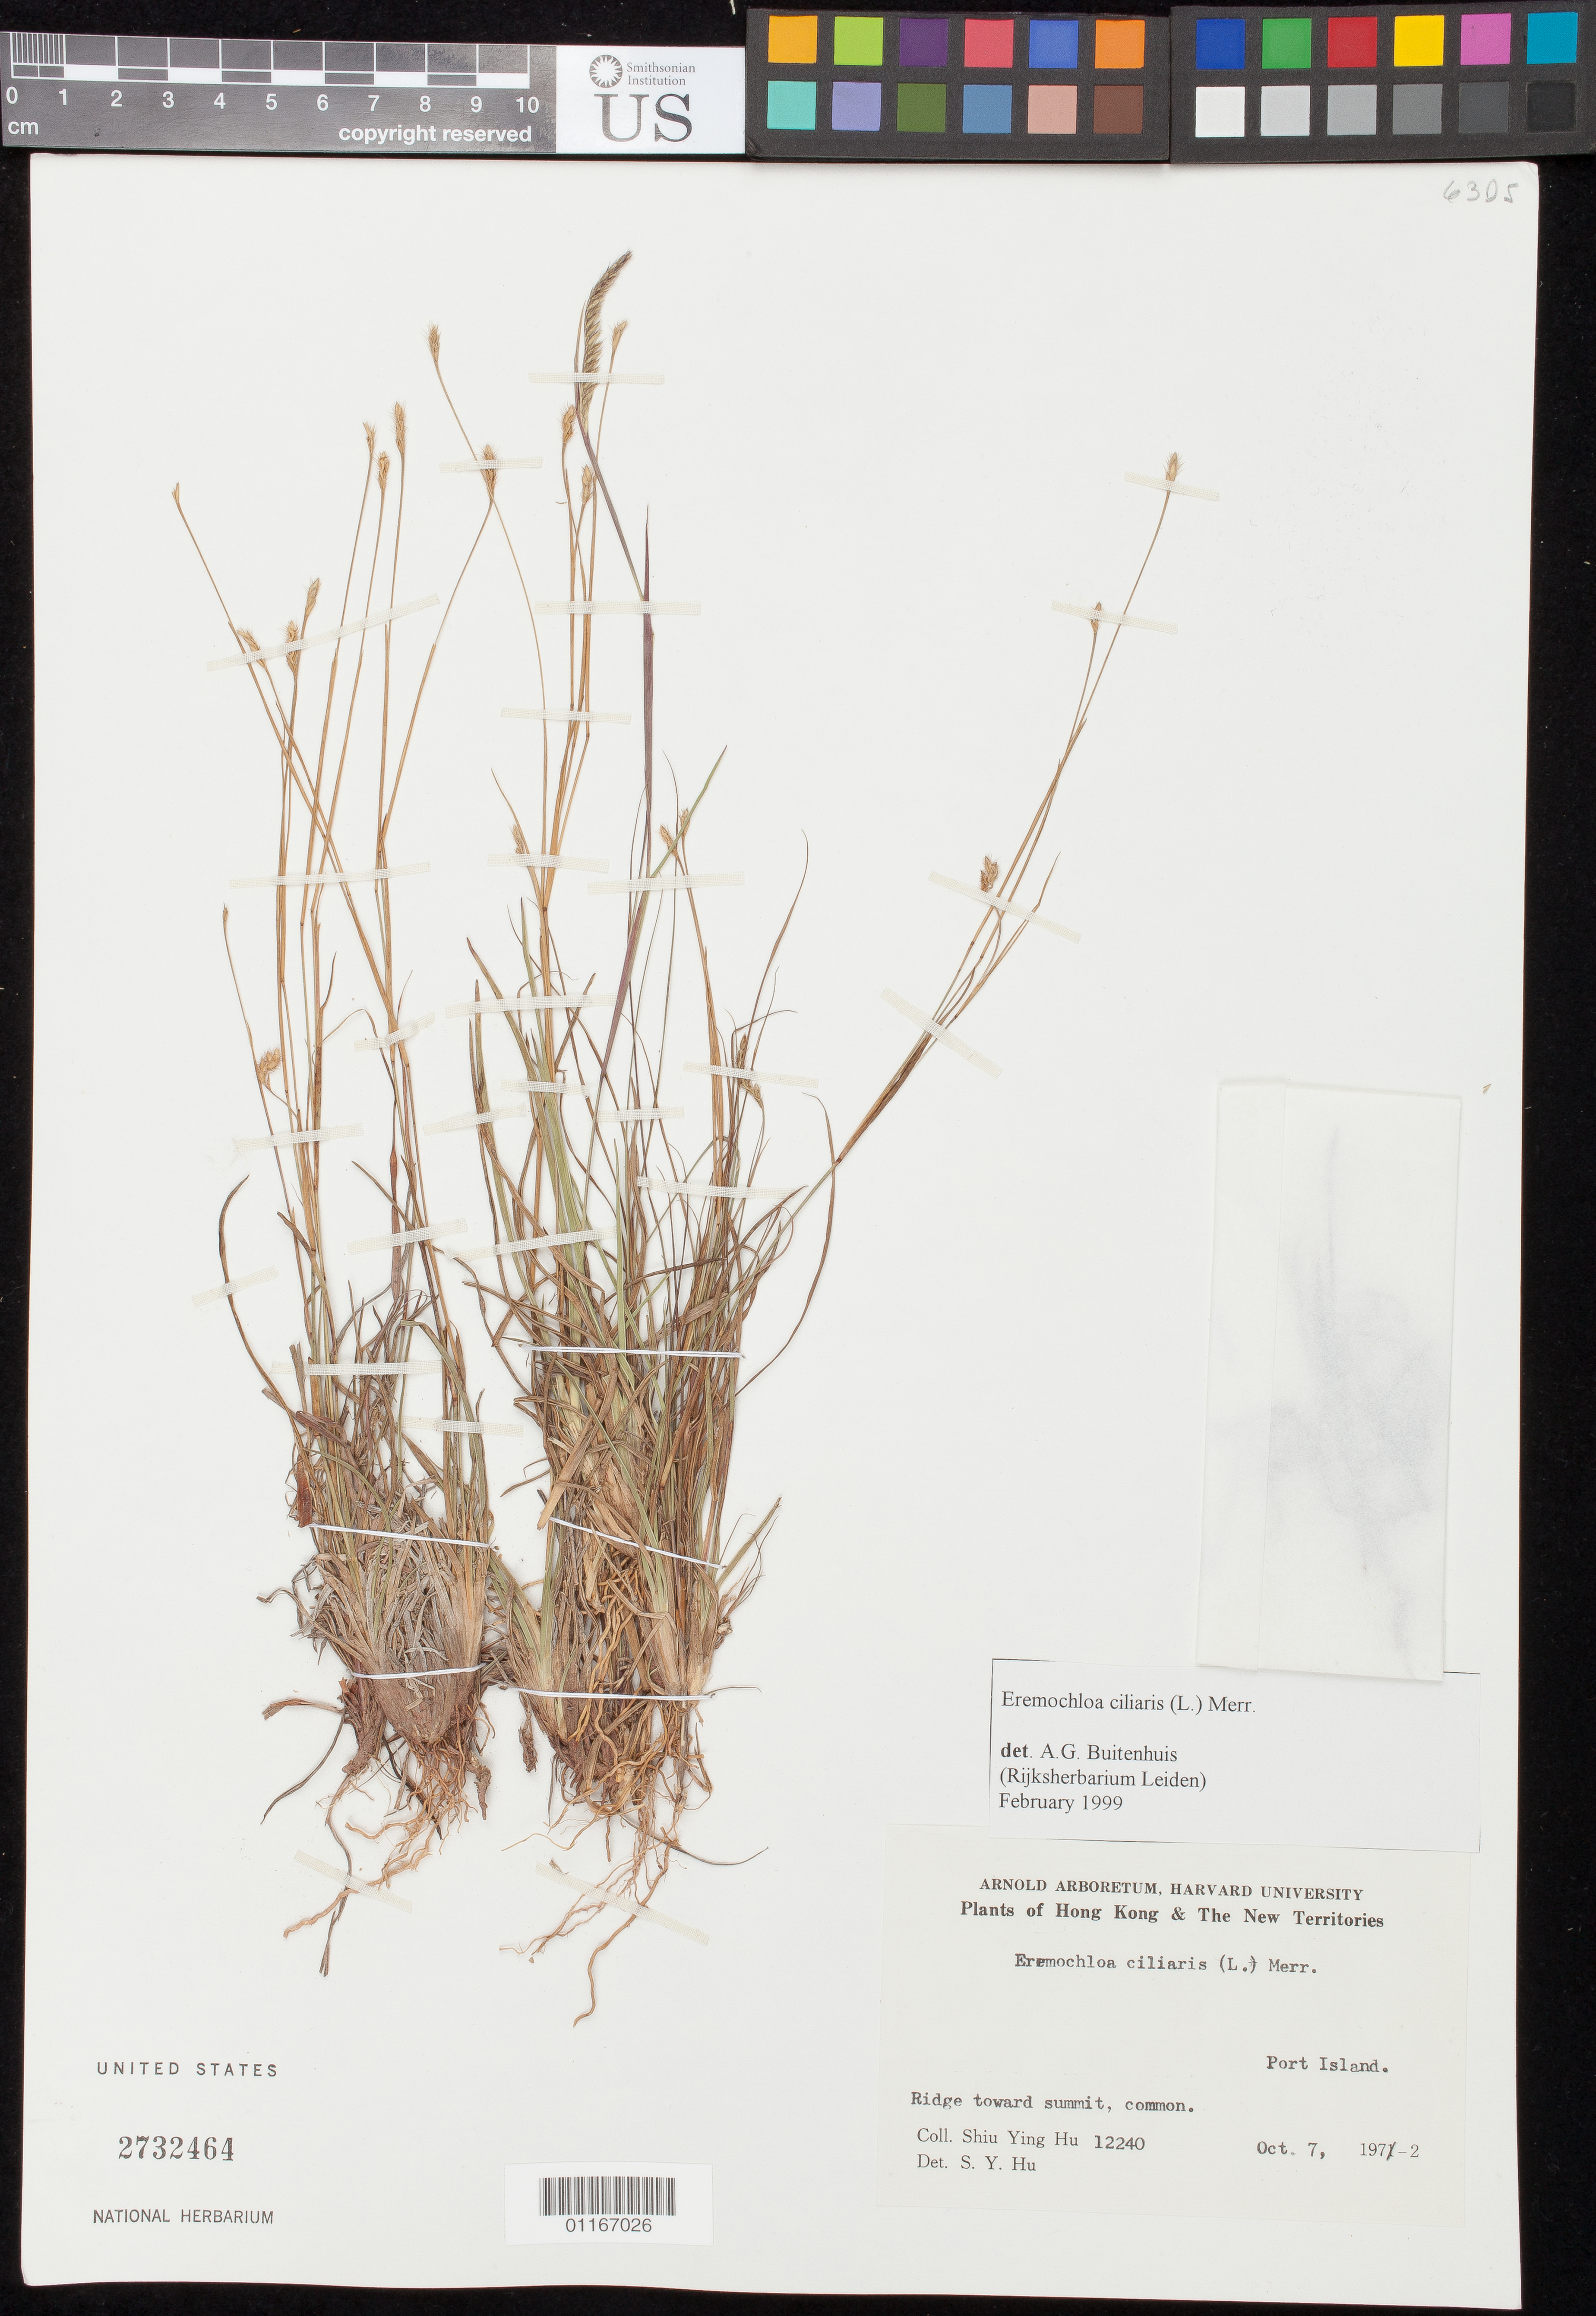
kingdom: Plantae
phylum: Tracheophyta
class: Liliopsida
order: Poales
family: Poaceae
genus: Eremochloa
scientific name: Eremochloa ciliaris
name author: (L.) Merr.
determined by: Hu, S. Y.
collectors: S. Y. Hu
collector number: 12240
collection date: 1972-10-07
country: China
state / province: Guangdong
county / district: Hong Kong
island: Port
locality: Port Island, New Territories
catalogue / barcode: US 2732464